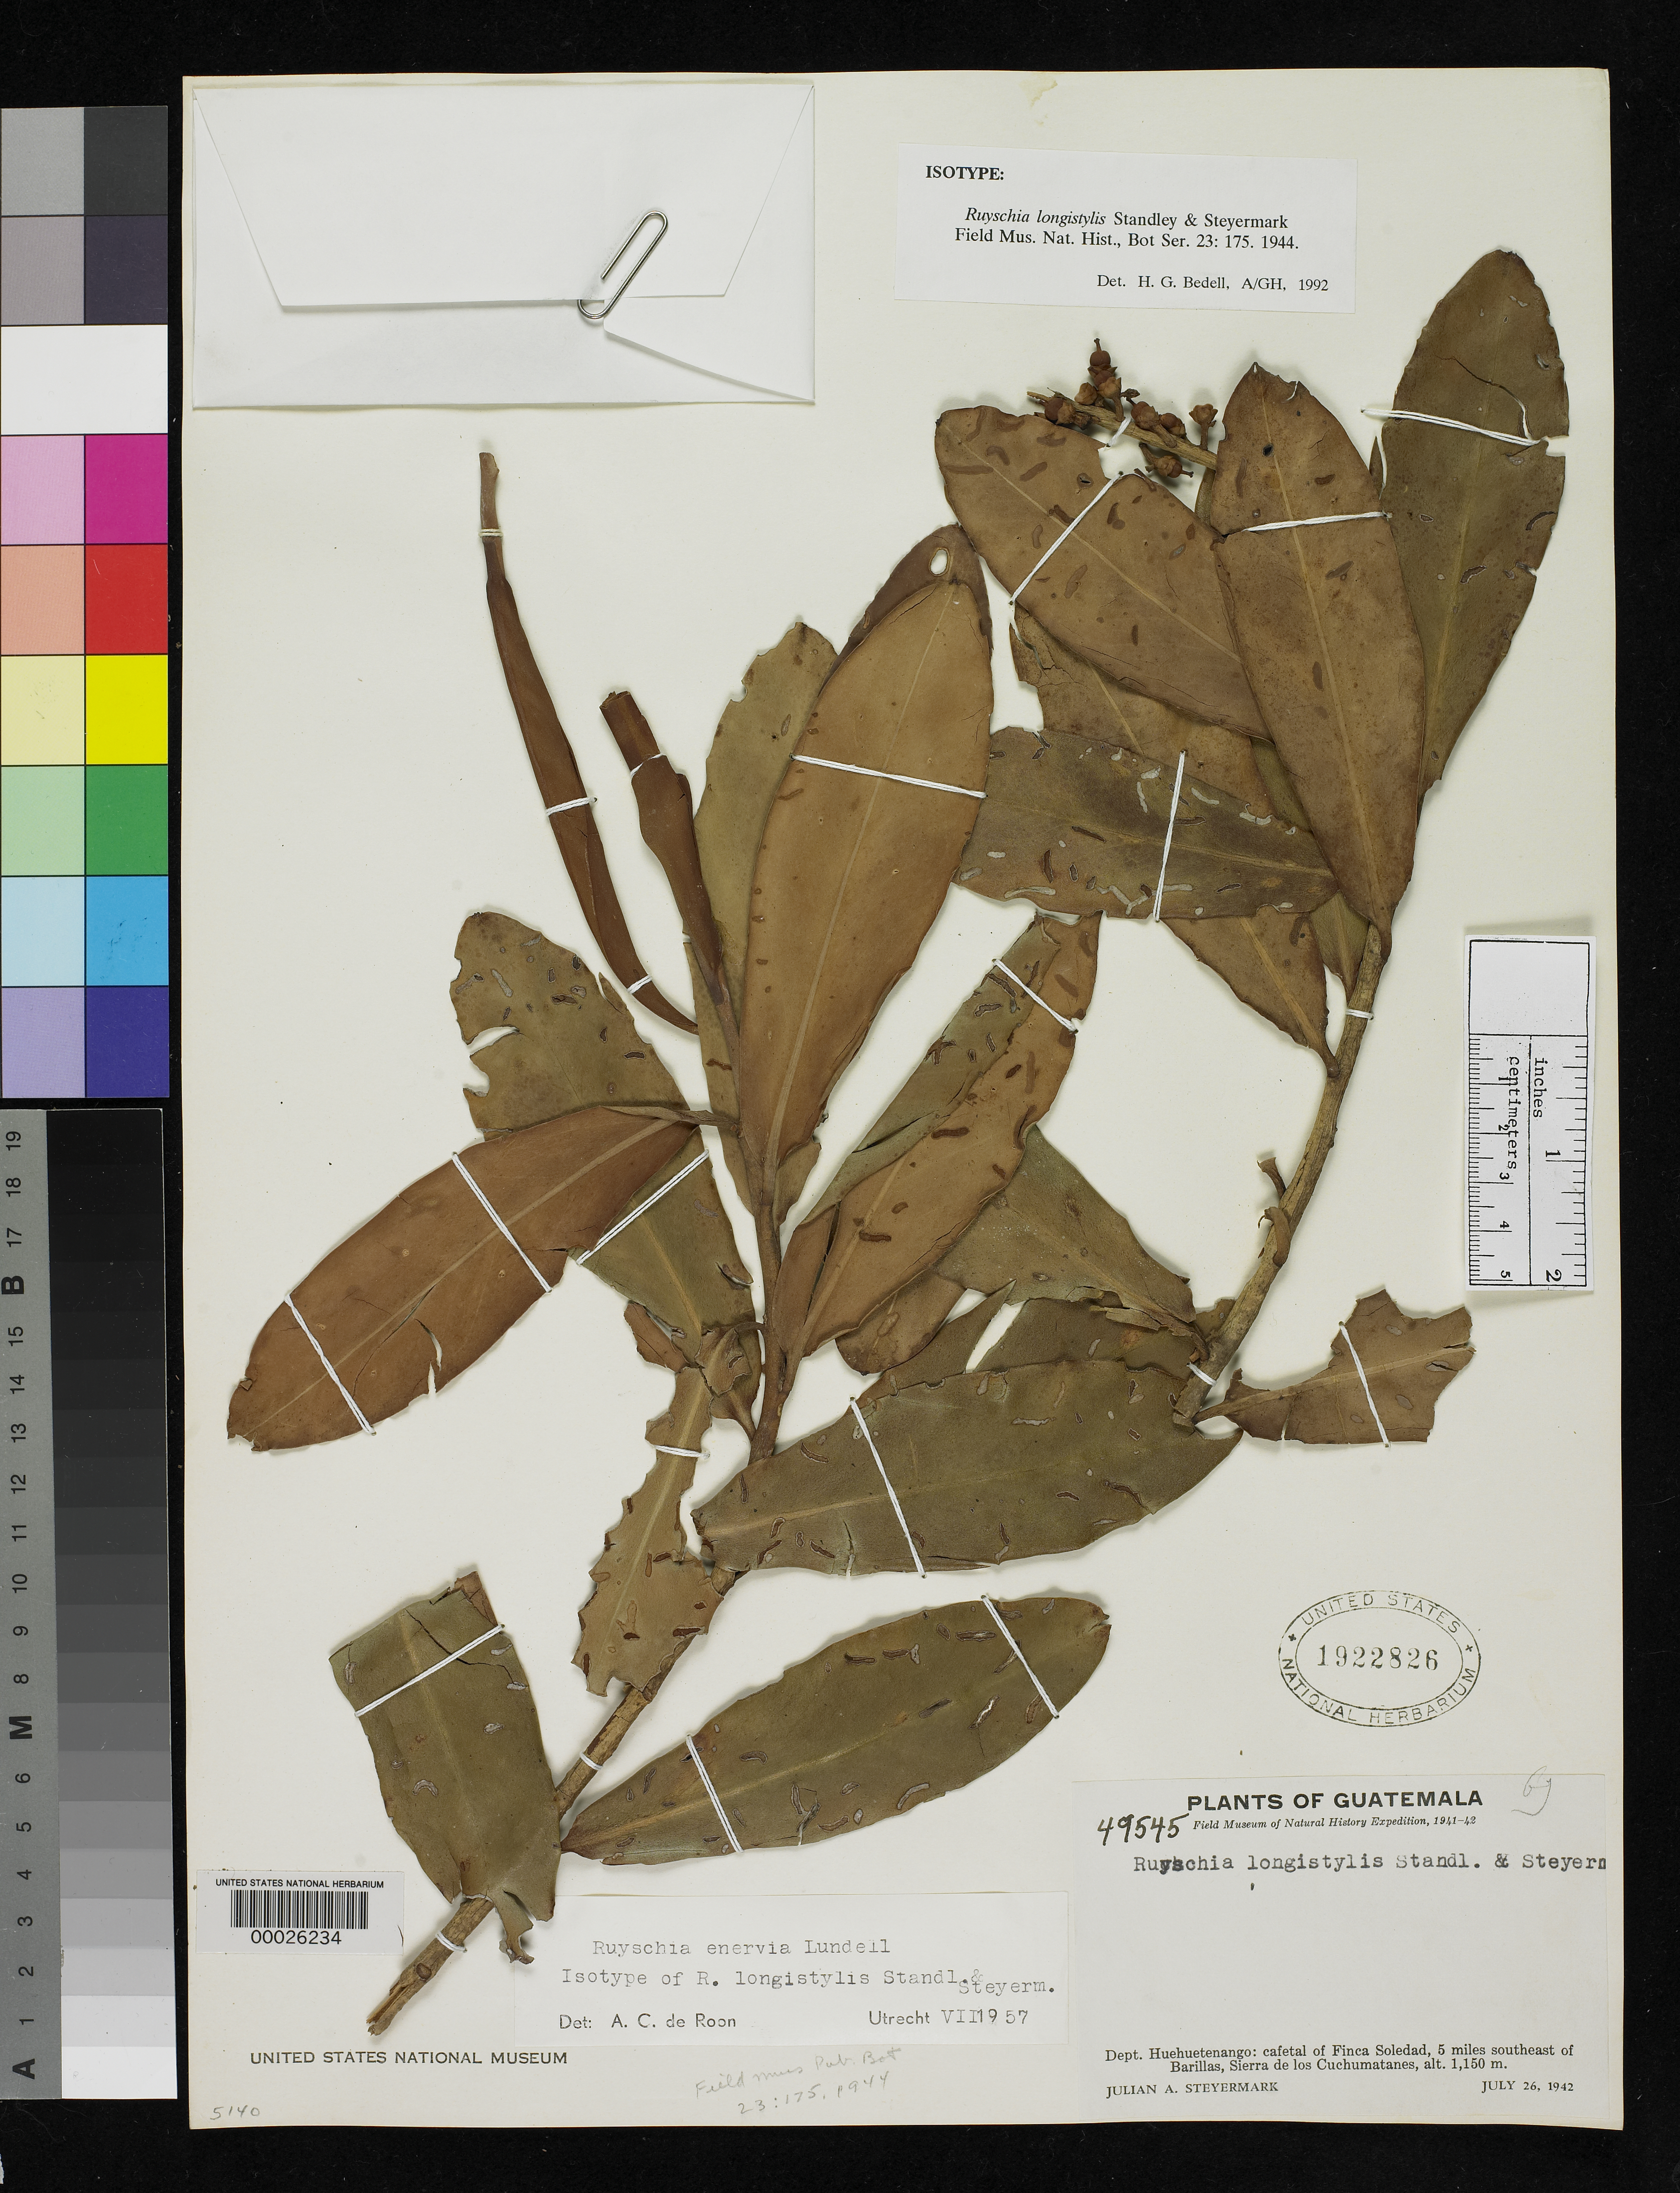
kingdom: Plantae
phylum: Tracheophyta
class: Magnoliopsida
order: Ericales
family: Marcgraviaceae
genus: Ruyschia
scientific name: Ruyschia longistylis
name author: Standl. & Steyerm.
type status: Isotype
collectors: J. Steyermark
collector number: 49545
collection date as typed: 26 Jul 1942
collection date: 1942-07-26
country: Guatemala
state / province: Huehuetenango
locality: Cafetal of Finca Soledad, 5 mi SE of Barillas, Sierra de las Cuchumatanes.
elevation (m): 1150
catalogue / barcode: US 1922826